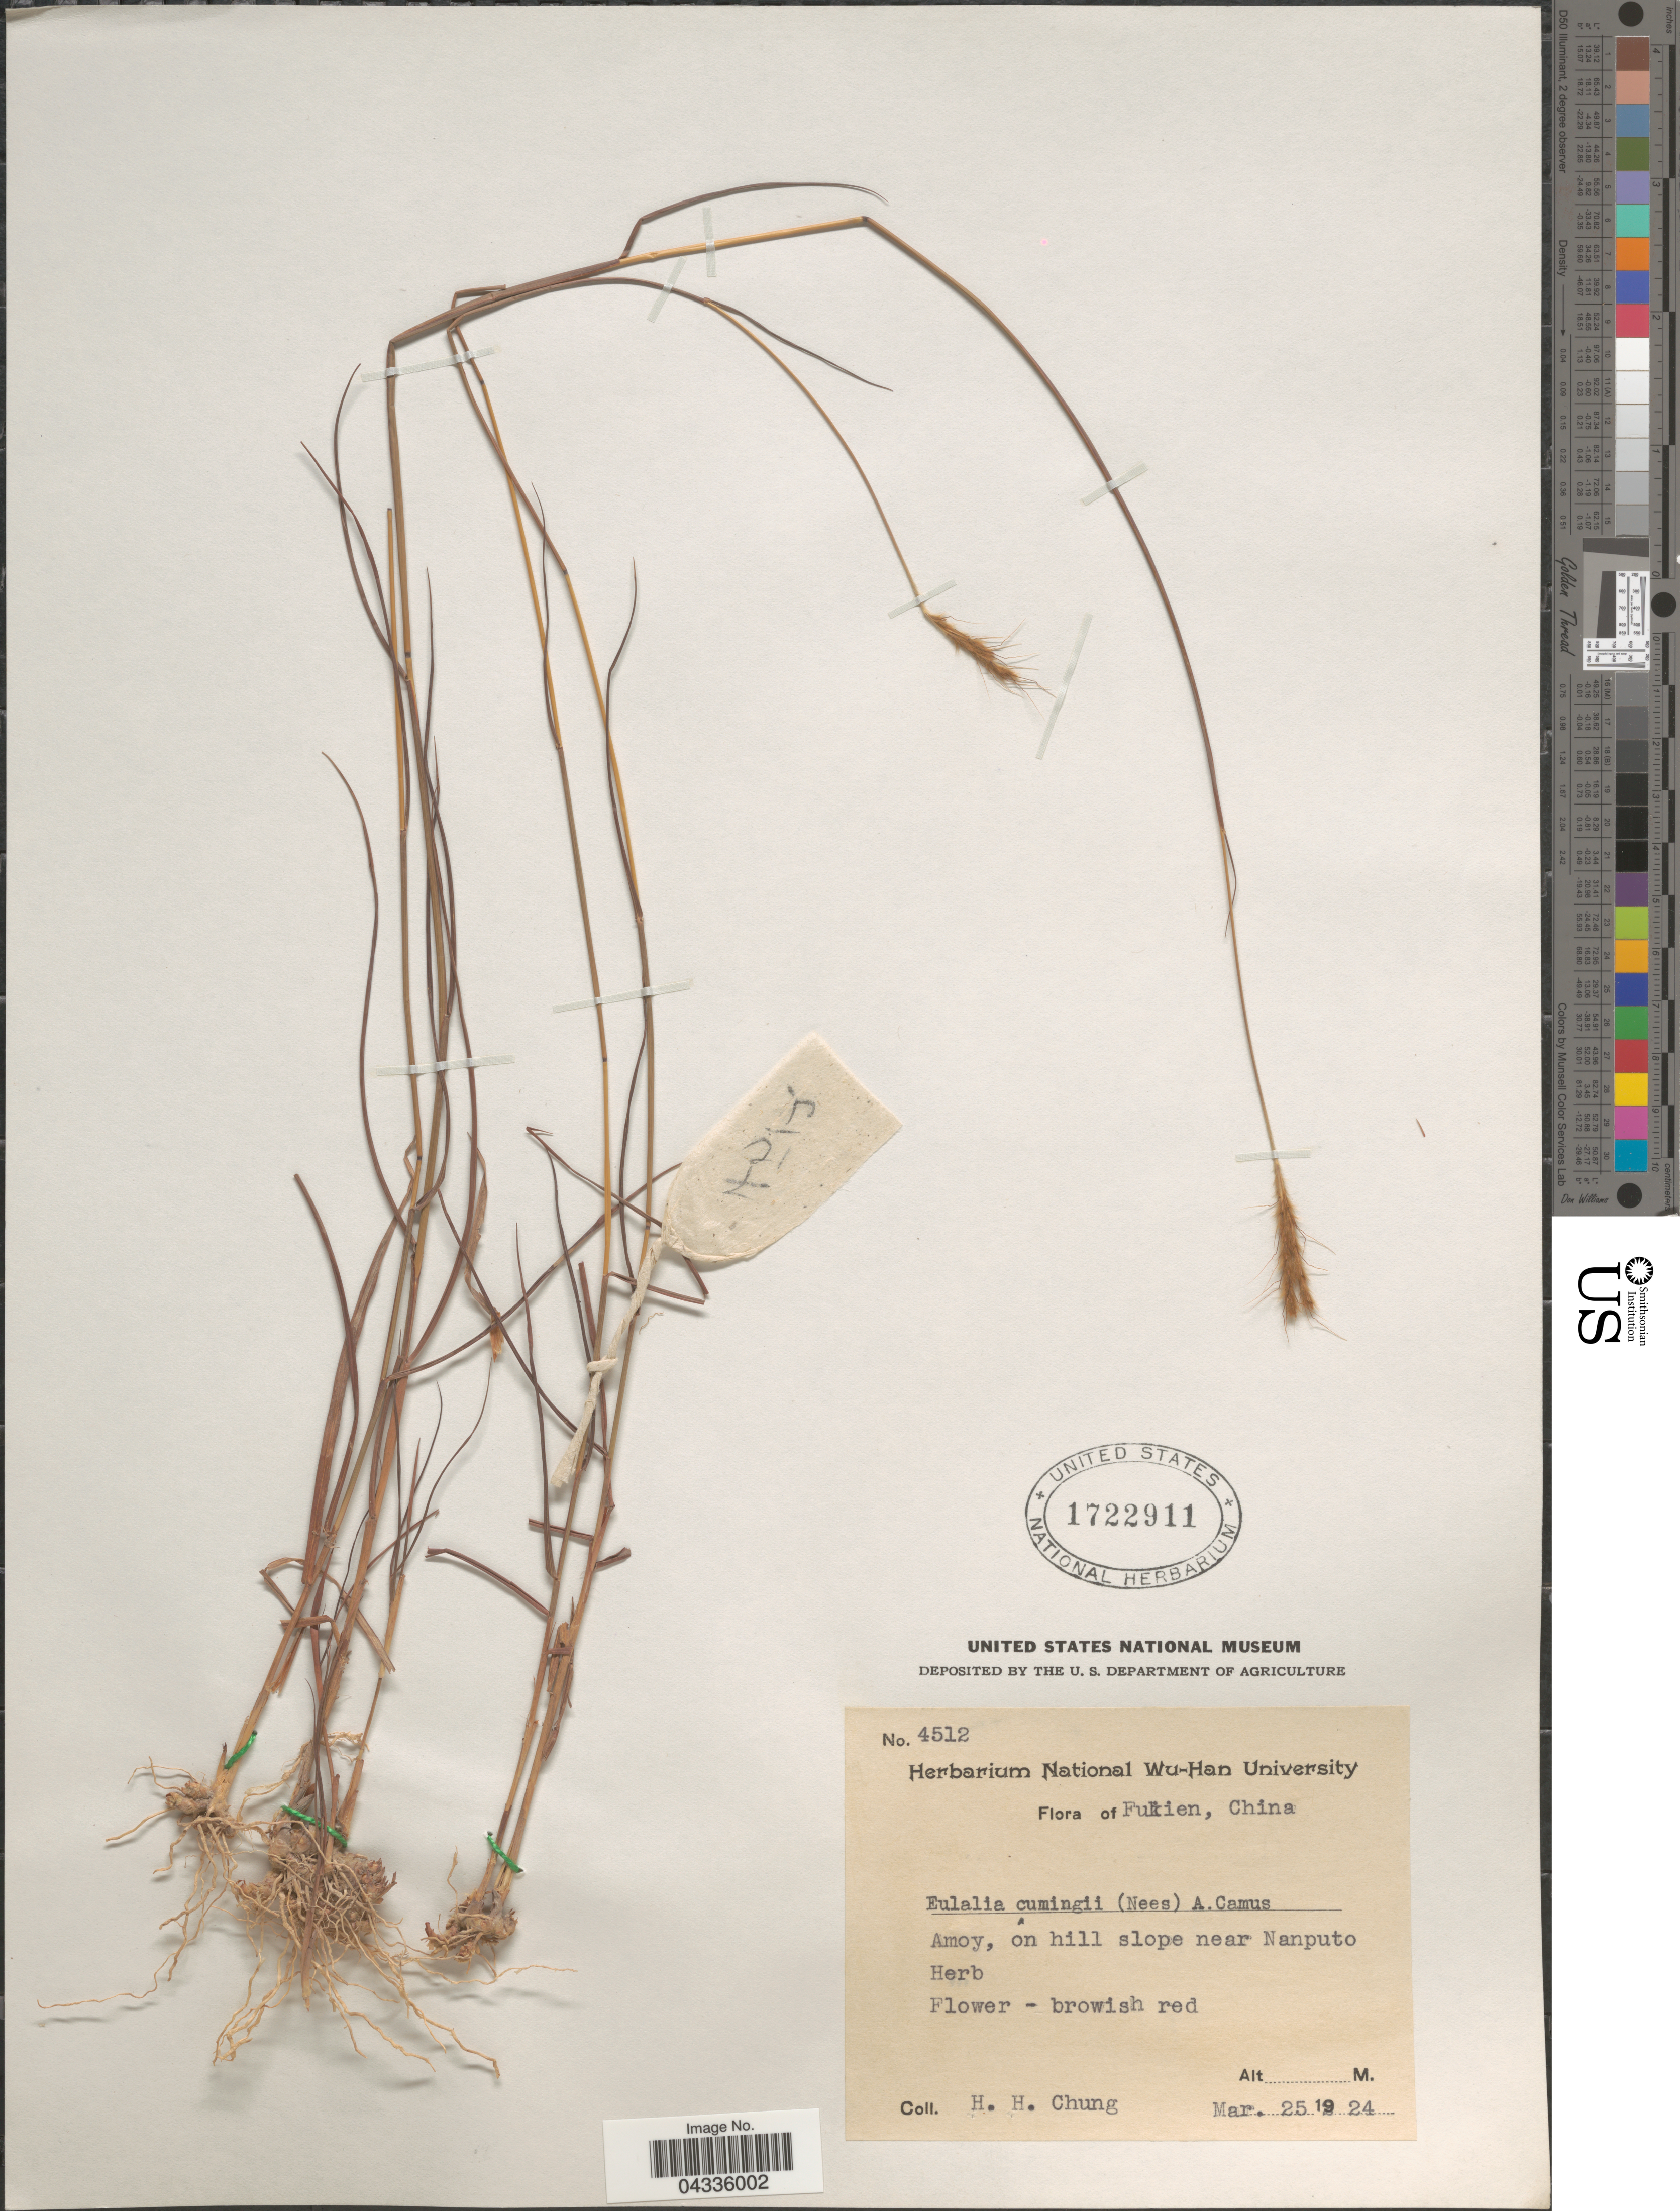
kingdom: Plantae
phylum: Tracheophyta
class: Liliopsida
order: Poales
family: Poaceae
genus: Eulalia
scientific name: Eulalia leschenaultiana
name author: (Decne.) Ohwi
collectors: H. Chung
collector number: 4512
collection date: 1924-03-25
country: China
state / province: Fujian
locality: Fukien. Amoy, on hill slope near Nanputo.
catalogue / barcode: US 1722911